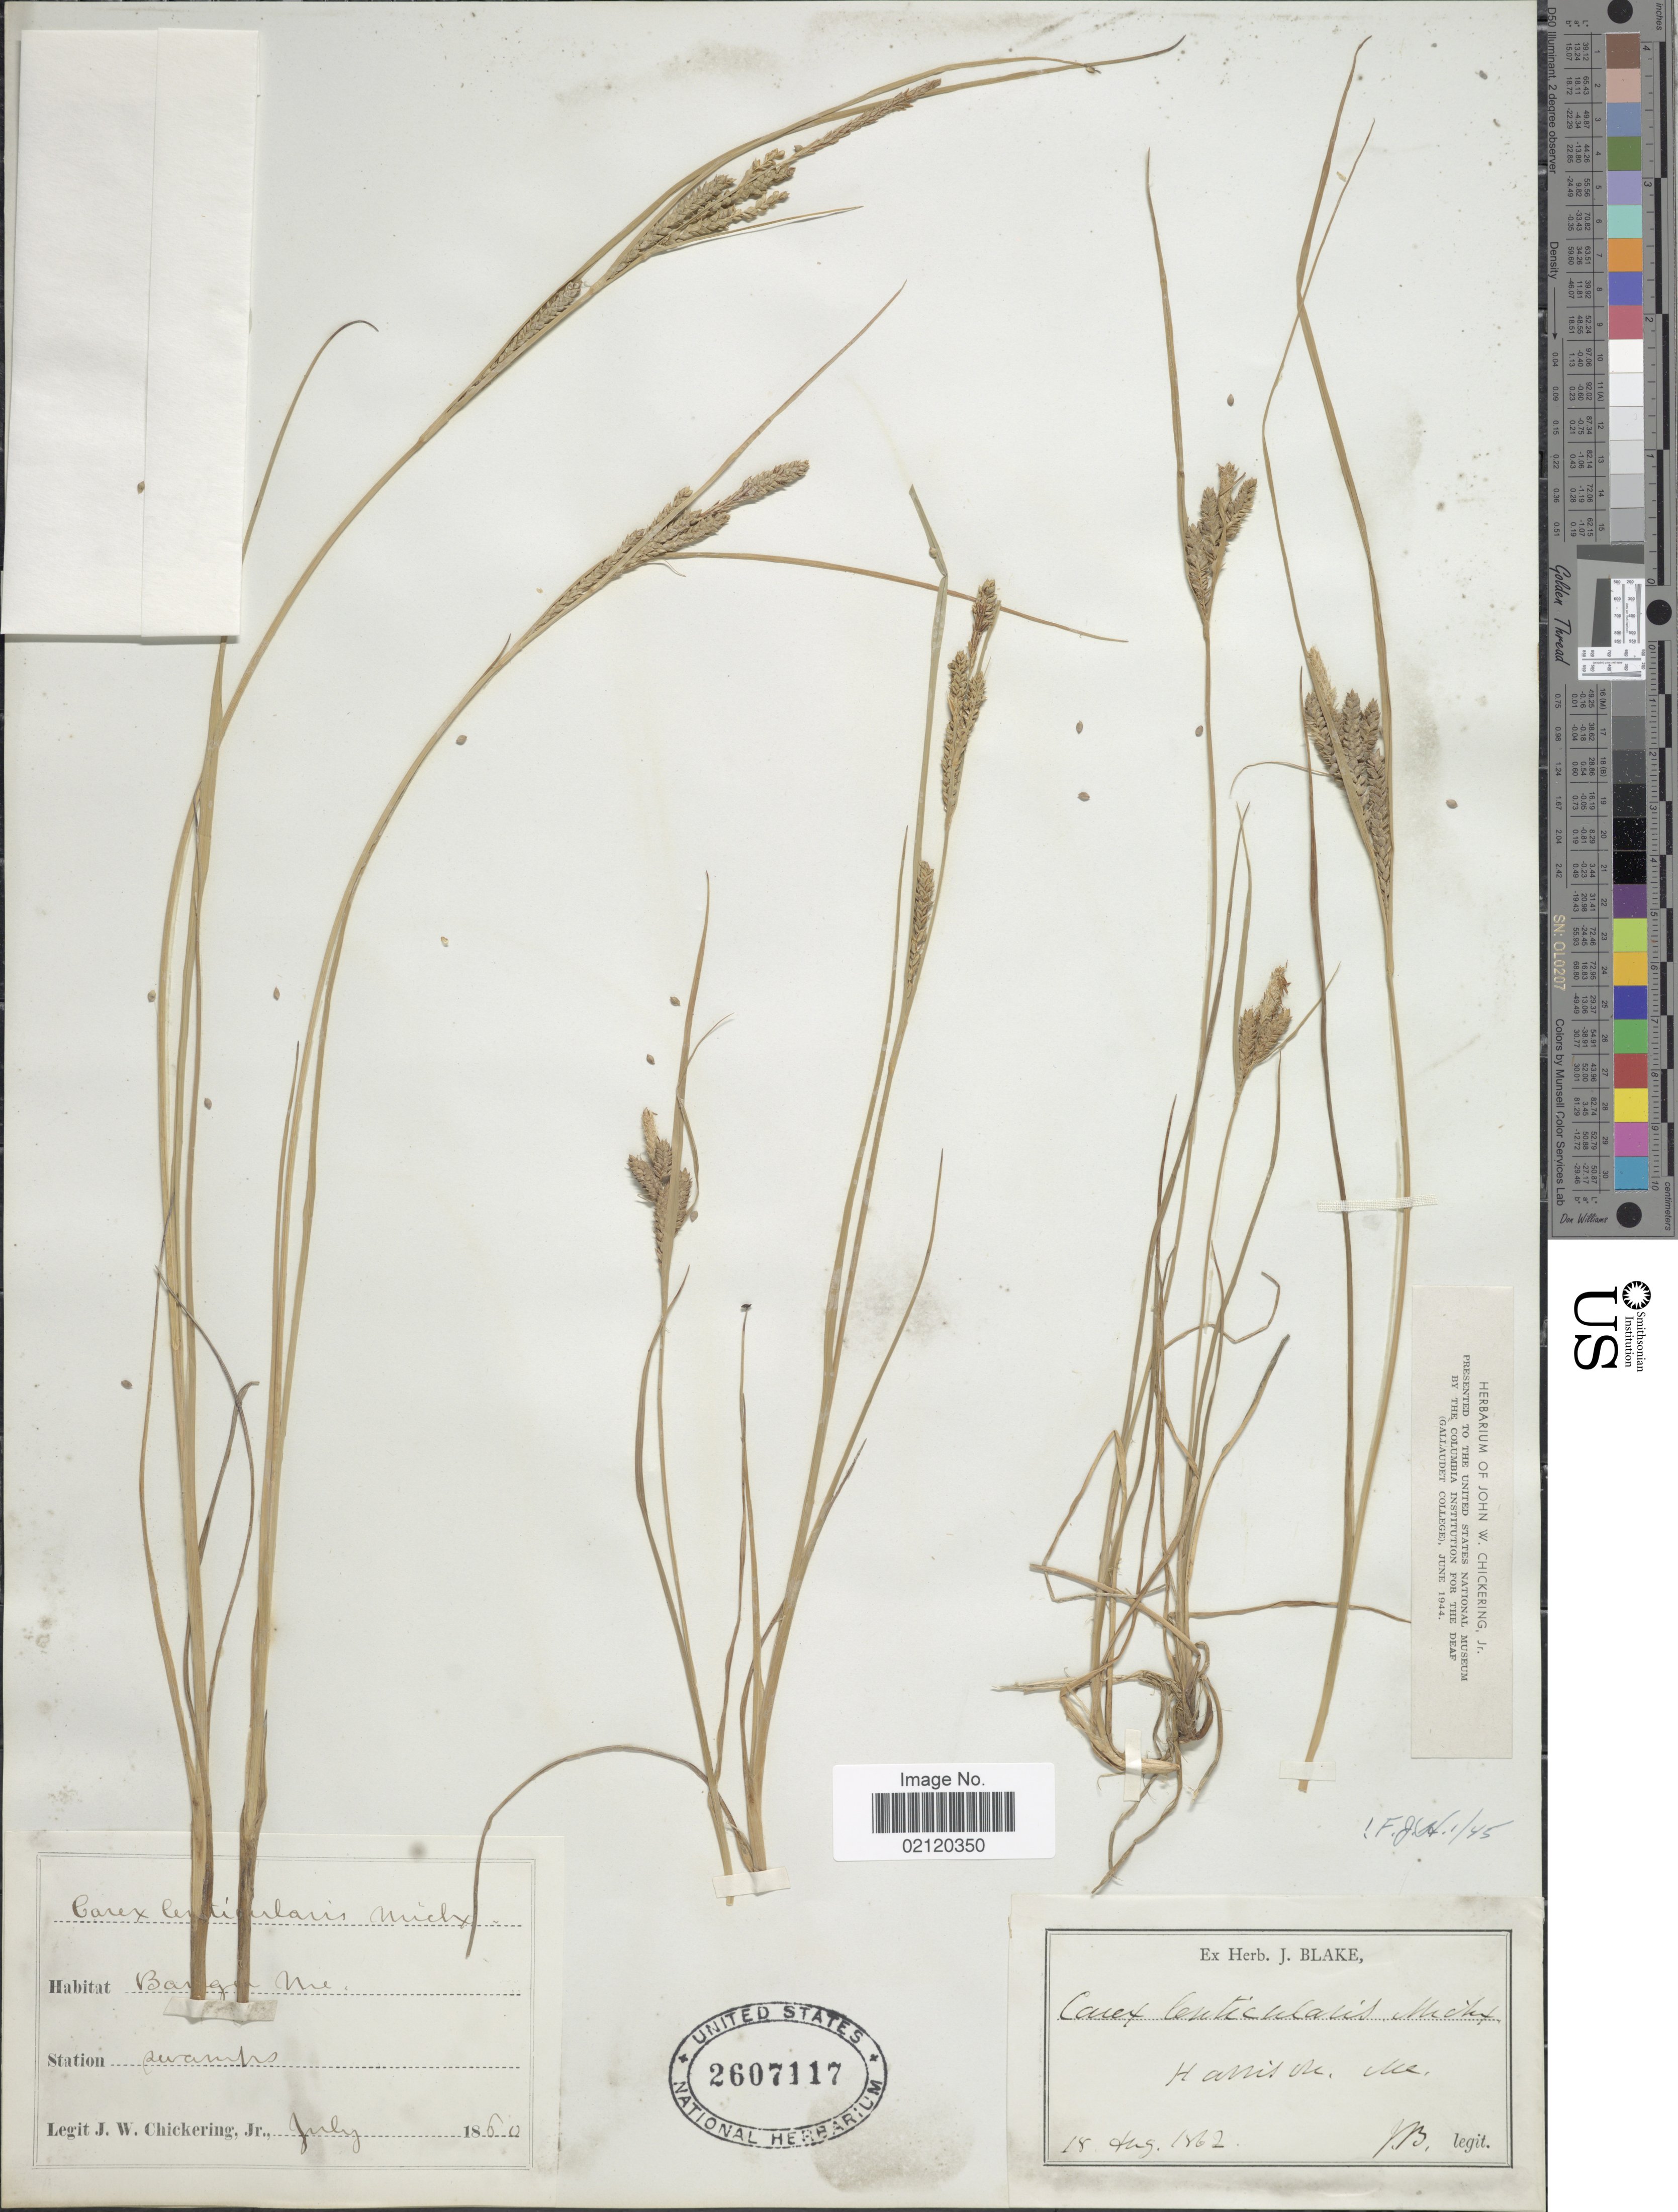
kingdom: Plantae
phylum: Tracheophyta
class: Liliopsida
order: Poales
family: Cyperaceae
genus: Carex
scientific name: Carex lenticularis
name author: Michx.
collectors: J. Blake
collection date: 1862-08-18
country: United States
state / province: Maine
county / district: Cumberland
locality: Harrison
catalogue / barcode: US 2607117-2